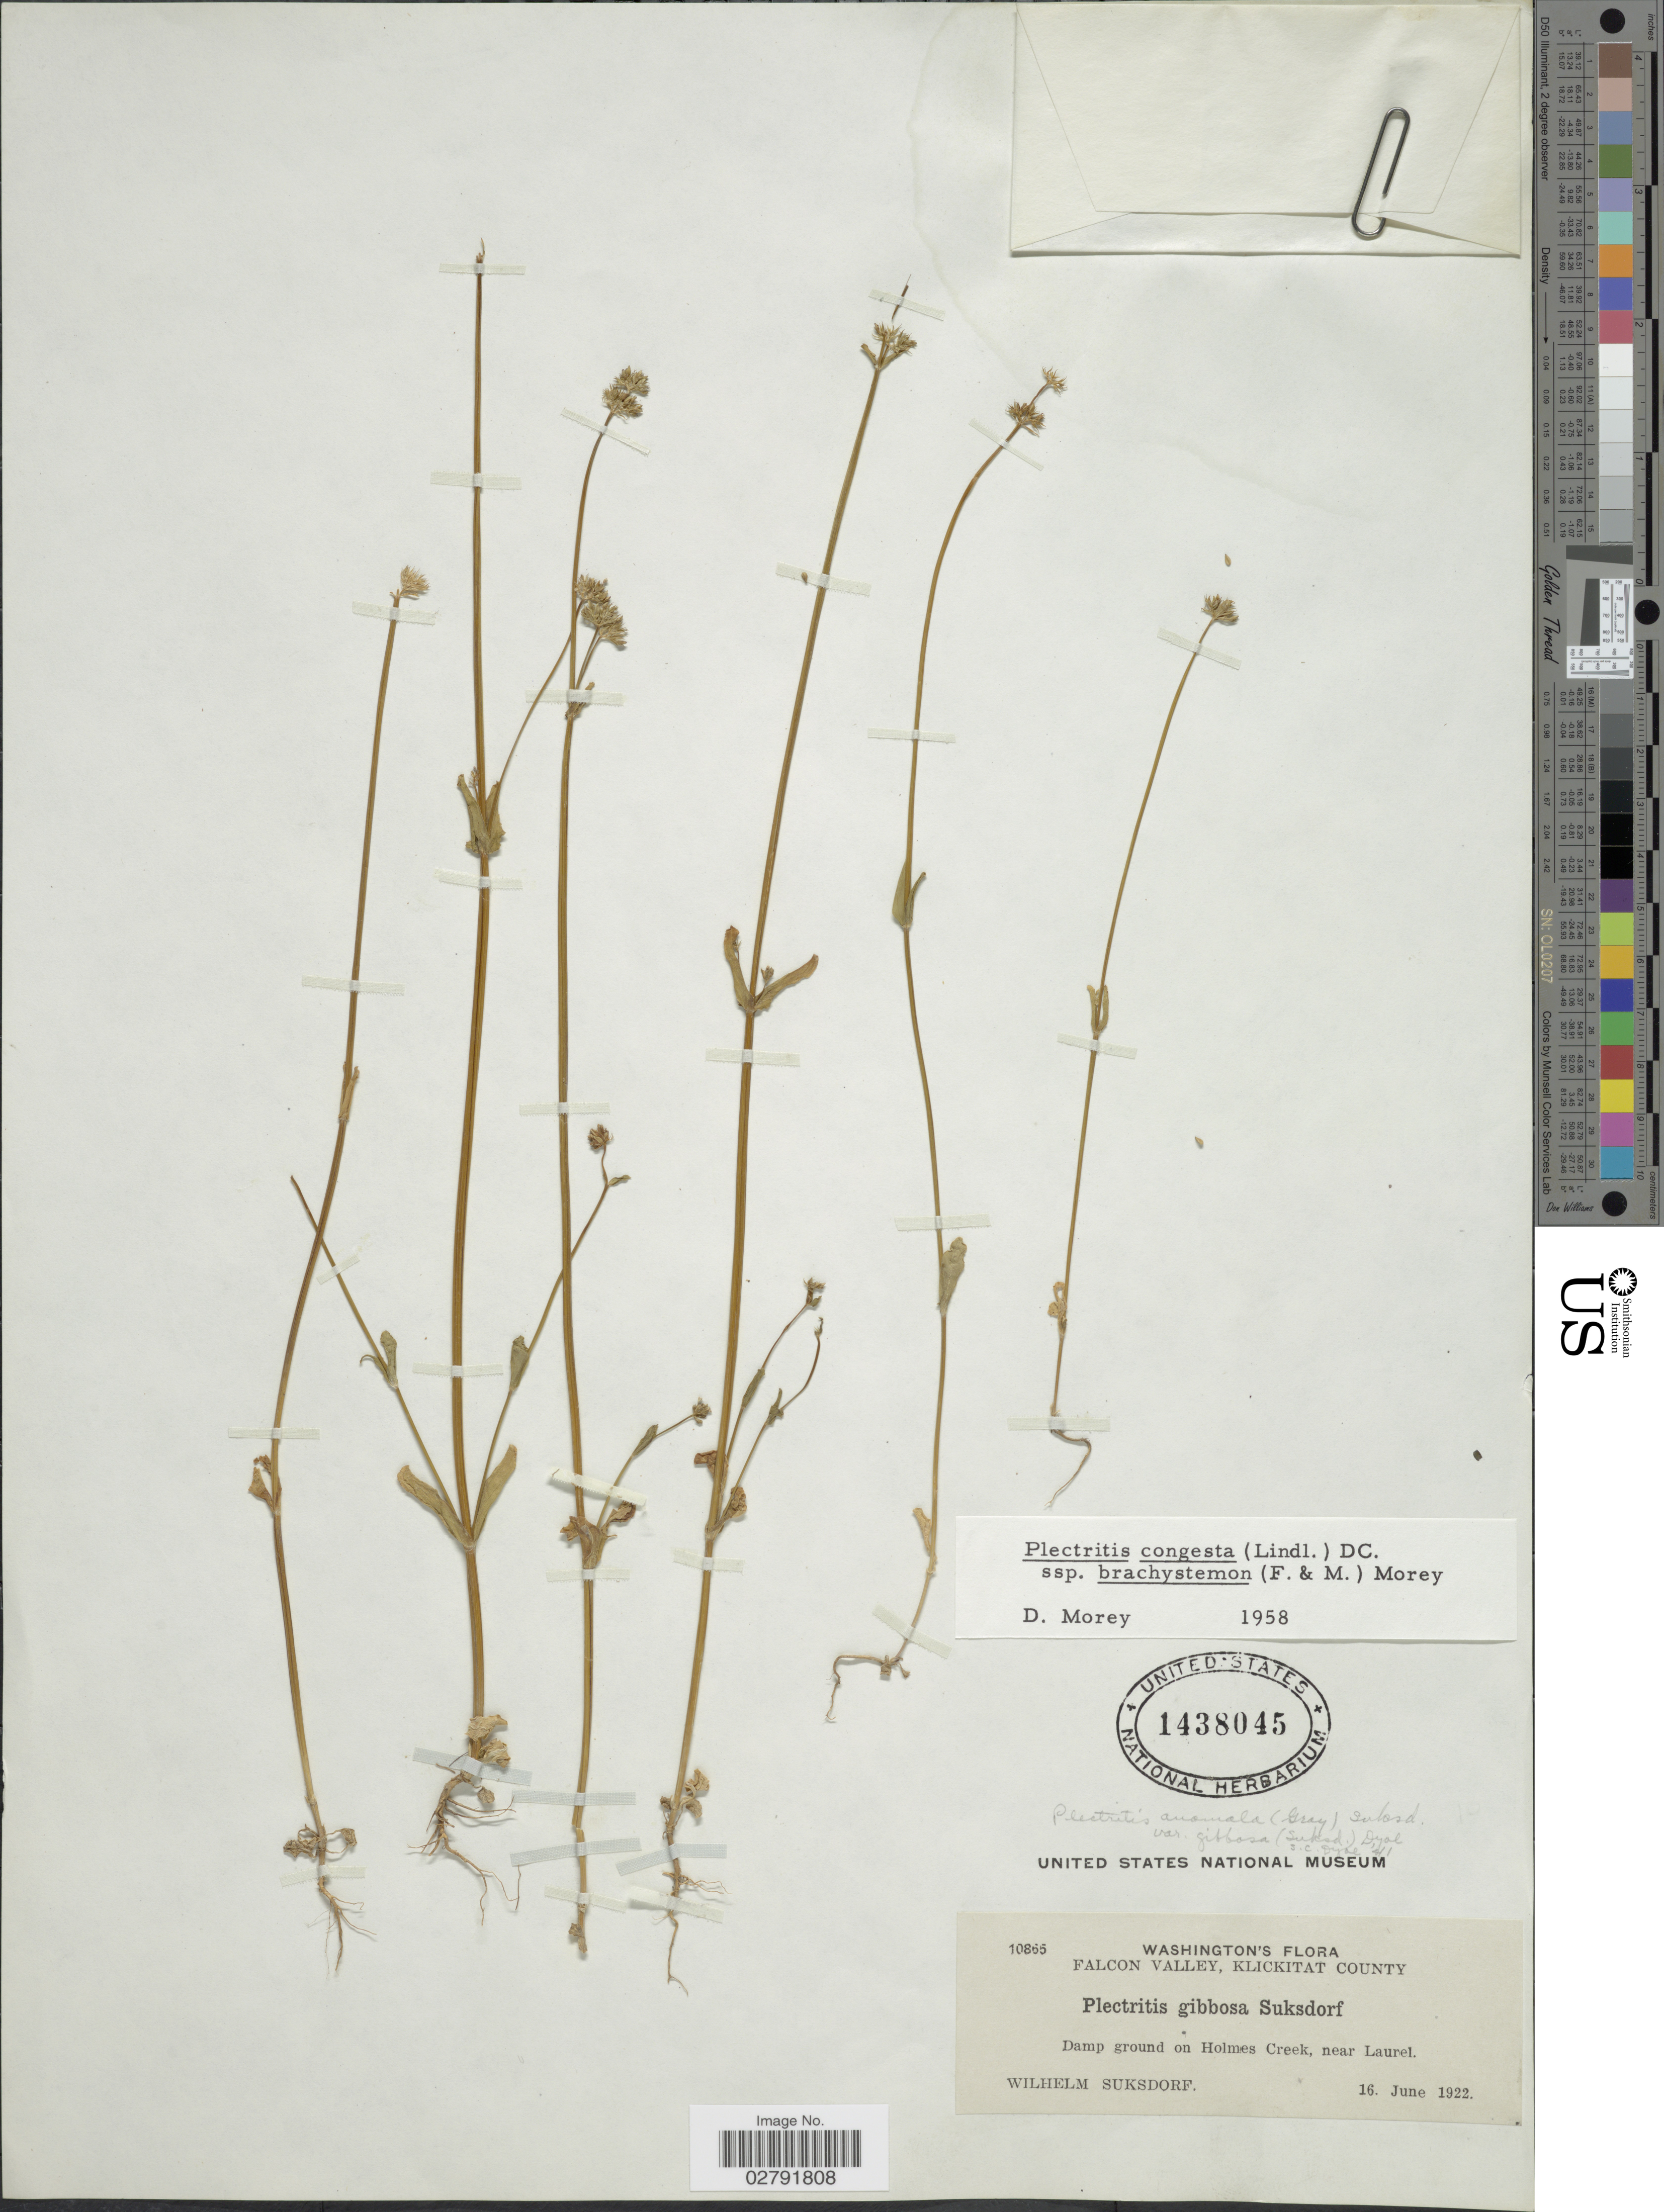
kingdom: Plantae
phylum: Tracheophyta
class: Magnoliopsida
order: Dipsacales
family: Caprifoliaceae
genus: Plectritis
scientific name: Plectritis congesta subsp. brachystemon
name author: (Fisch. & C.A. Mey.) Morey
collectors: W. N. Suksdorf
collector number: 108655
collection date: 1922-06-16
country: United States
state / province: Washington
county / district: Klickitat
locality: Falcon Valley, Klickitat County. Damp ground on Holmes Creek, near Laurel.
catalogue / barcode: US 1438045